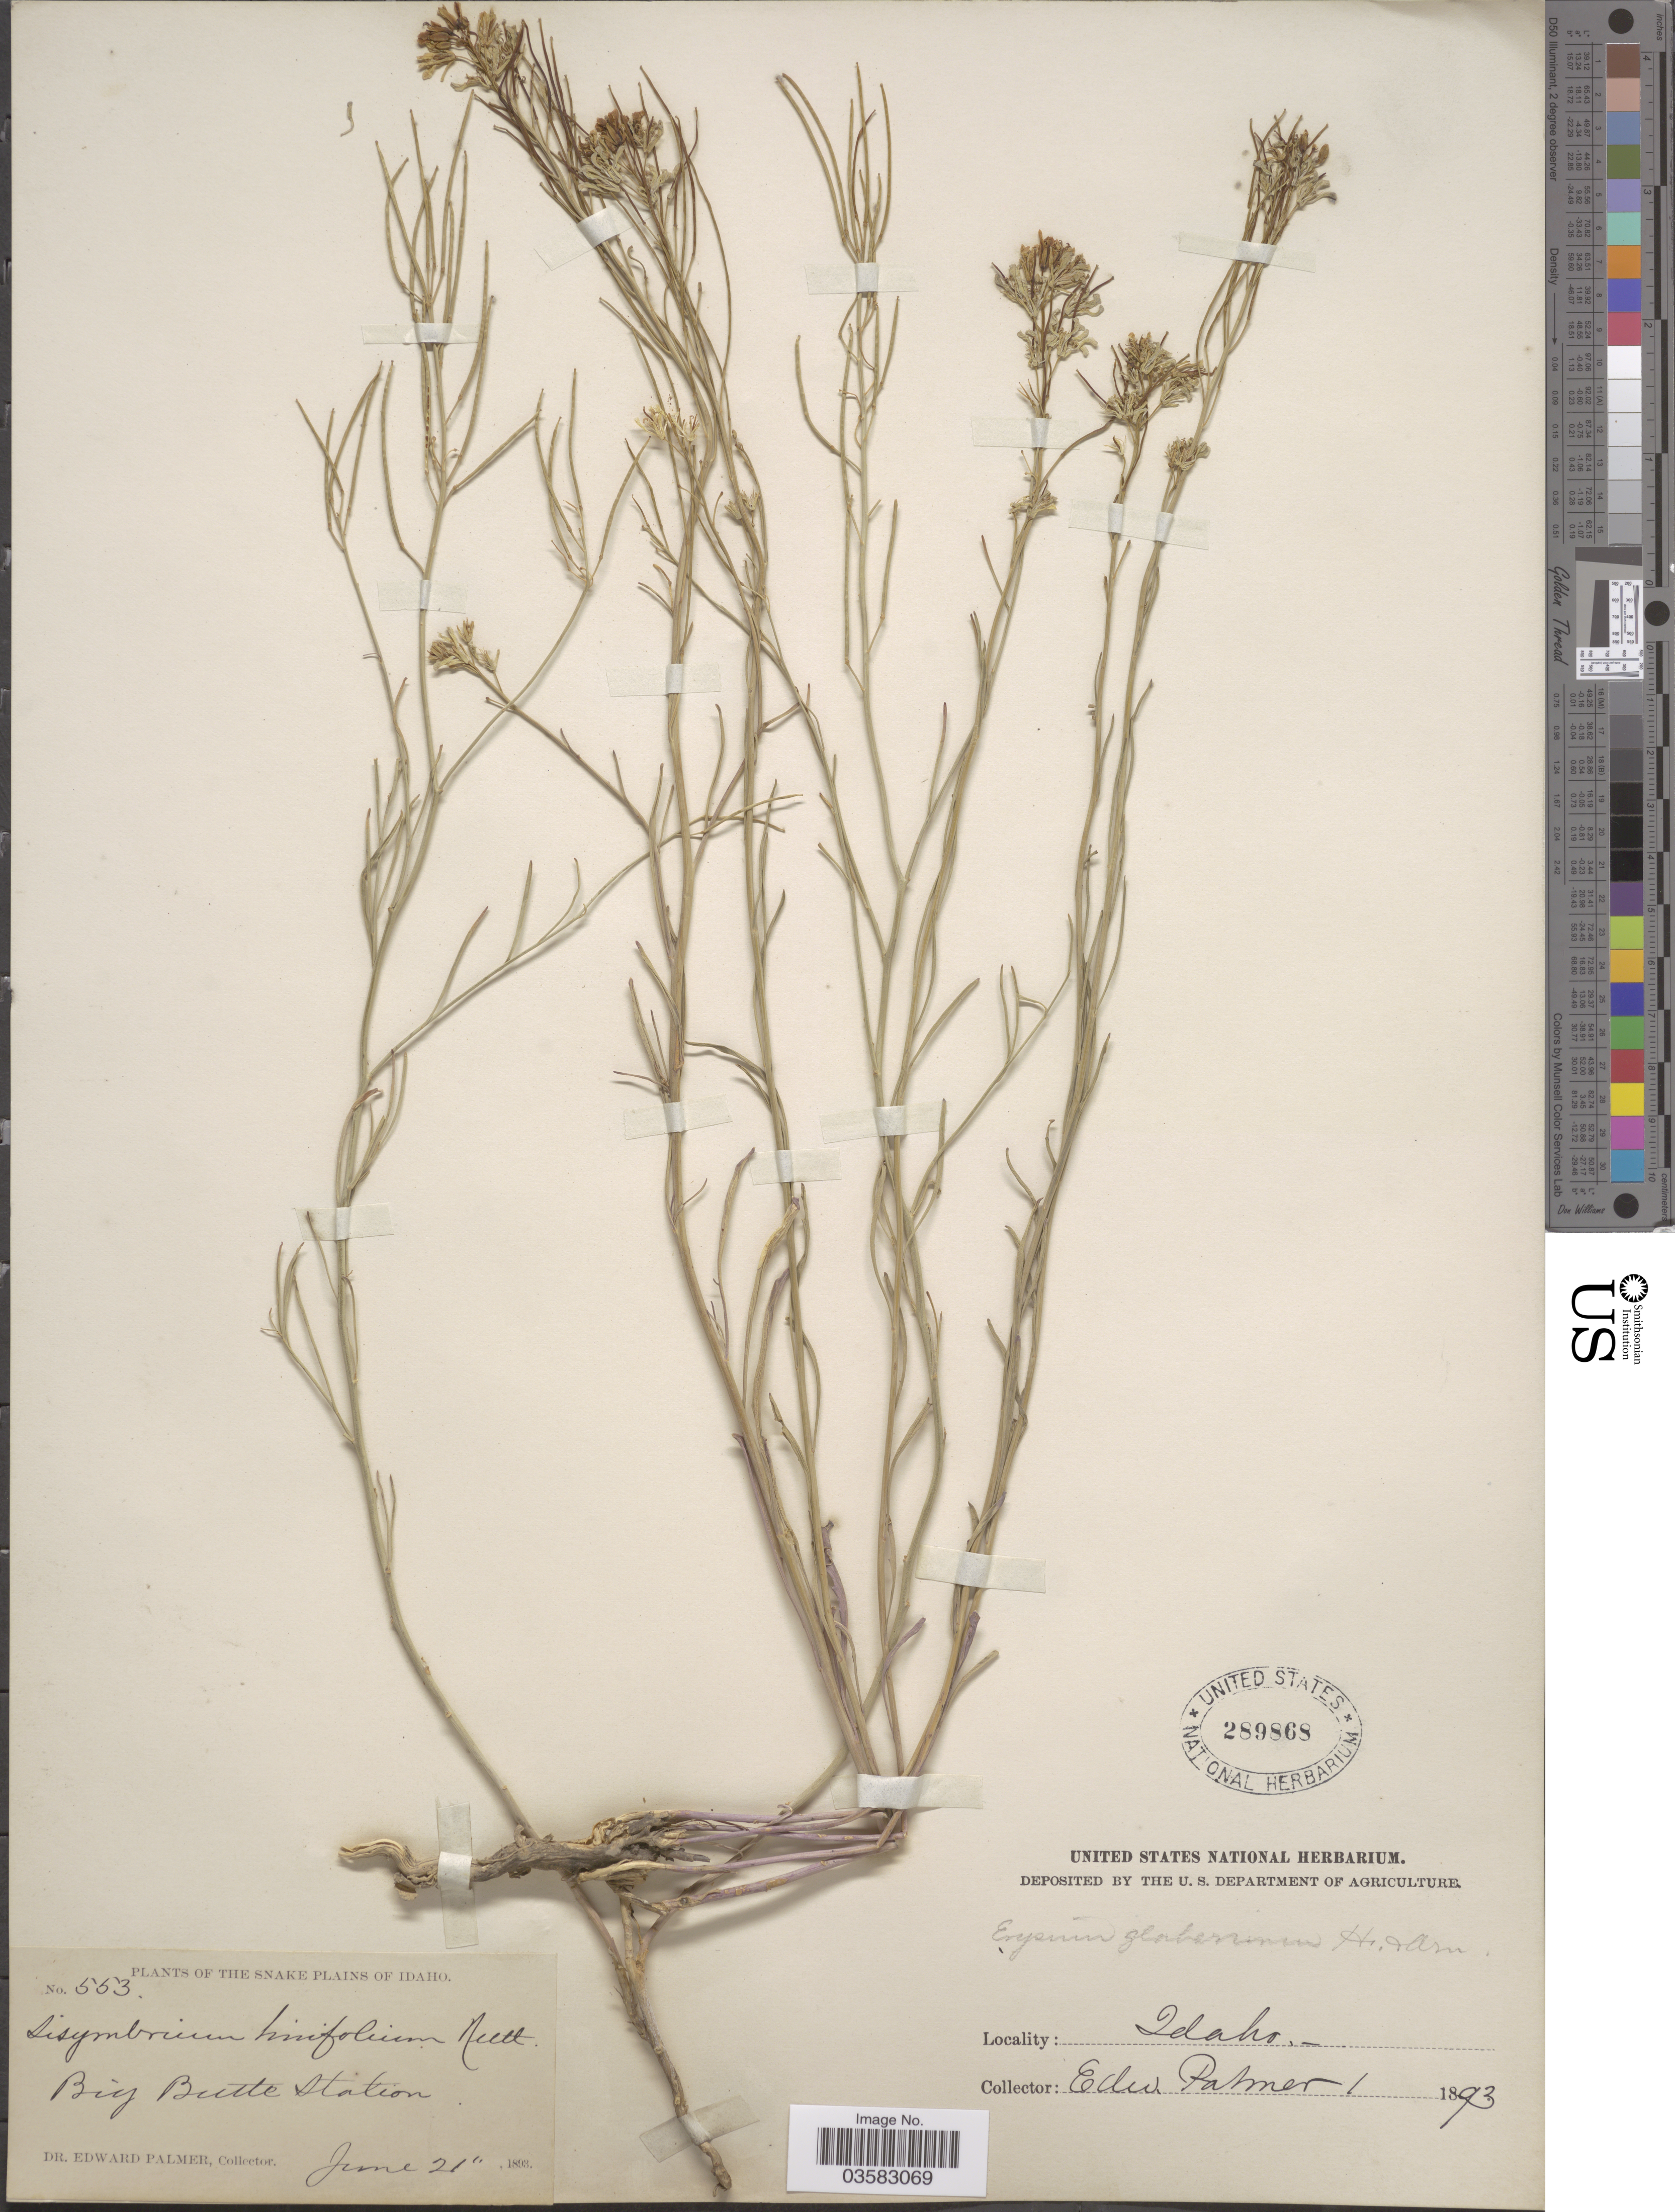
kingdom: Plantae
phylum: Tracheophyta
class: Magnoliopsida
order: Brassicales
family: Brassicaceae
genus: Sisymbrium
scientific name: Sisymbrium linifolium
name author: (Nutt.) Nutt. ex Torr. & A. Gray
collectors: E. Palmer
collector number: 553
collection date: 1893-06-21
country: United States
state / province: Idaho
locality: The Snake Plains of Idaho. Big Butte Station.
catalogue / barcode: US 289868